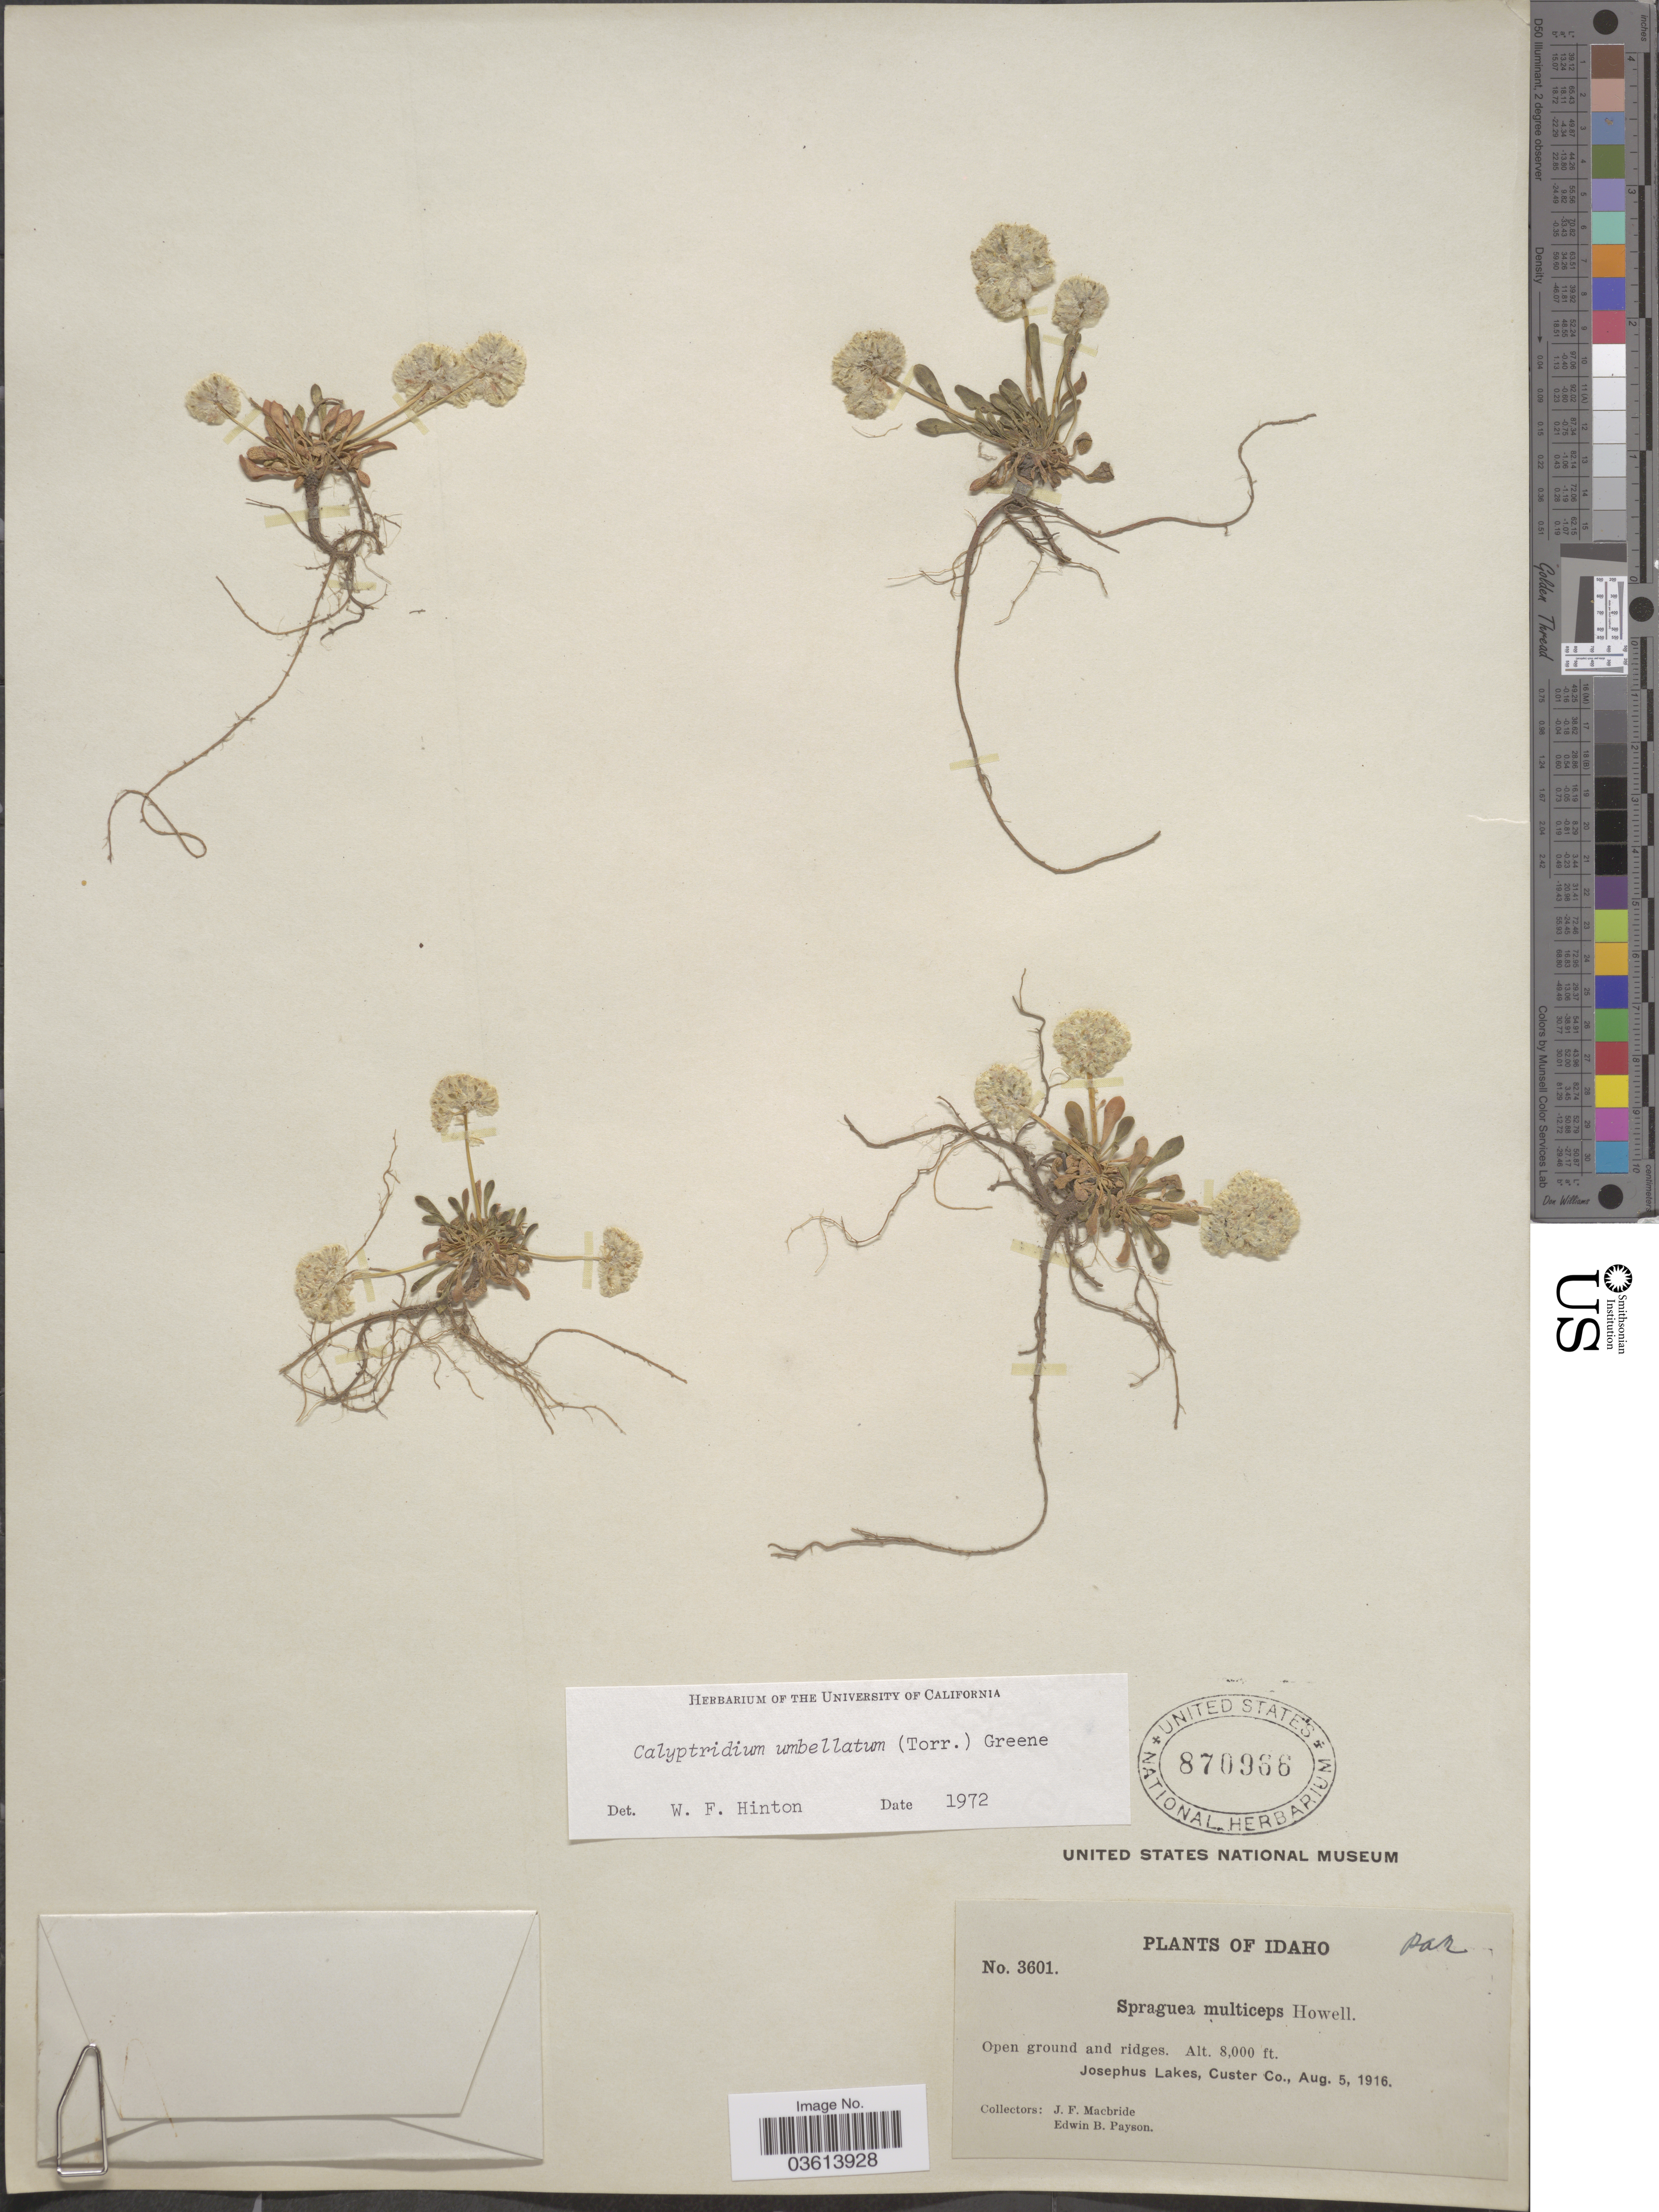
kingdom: Plantae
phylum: Tracheophyta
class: Magnoliopsida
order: Caryophyllales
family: Montiaceae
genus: Calyptridium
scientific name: Calyptridium umbellatum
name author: (Torr.) Greene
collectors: J. F. Macbride & E. B. Payson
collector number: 3601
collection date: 1916-08-05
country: United States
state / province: Idaho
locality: Josephus Lakes, Custer Co.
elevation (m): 2438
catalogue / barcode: US 870966